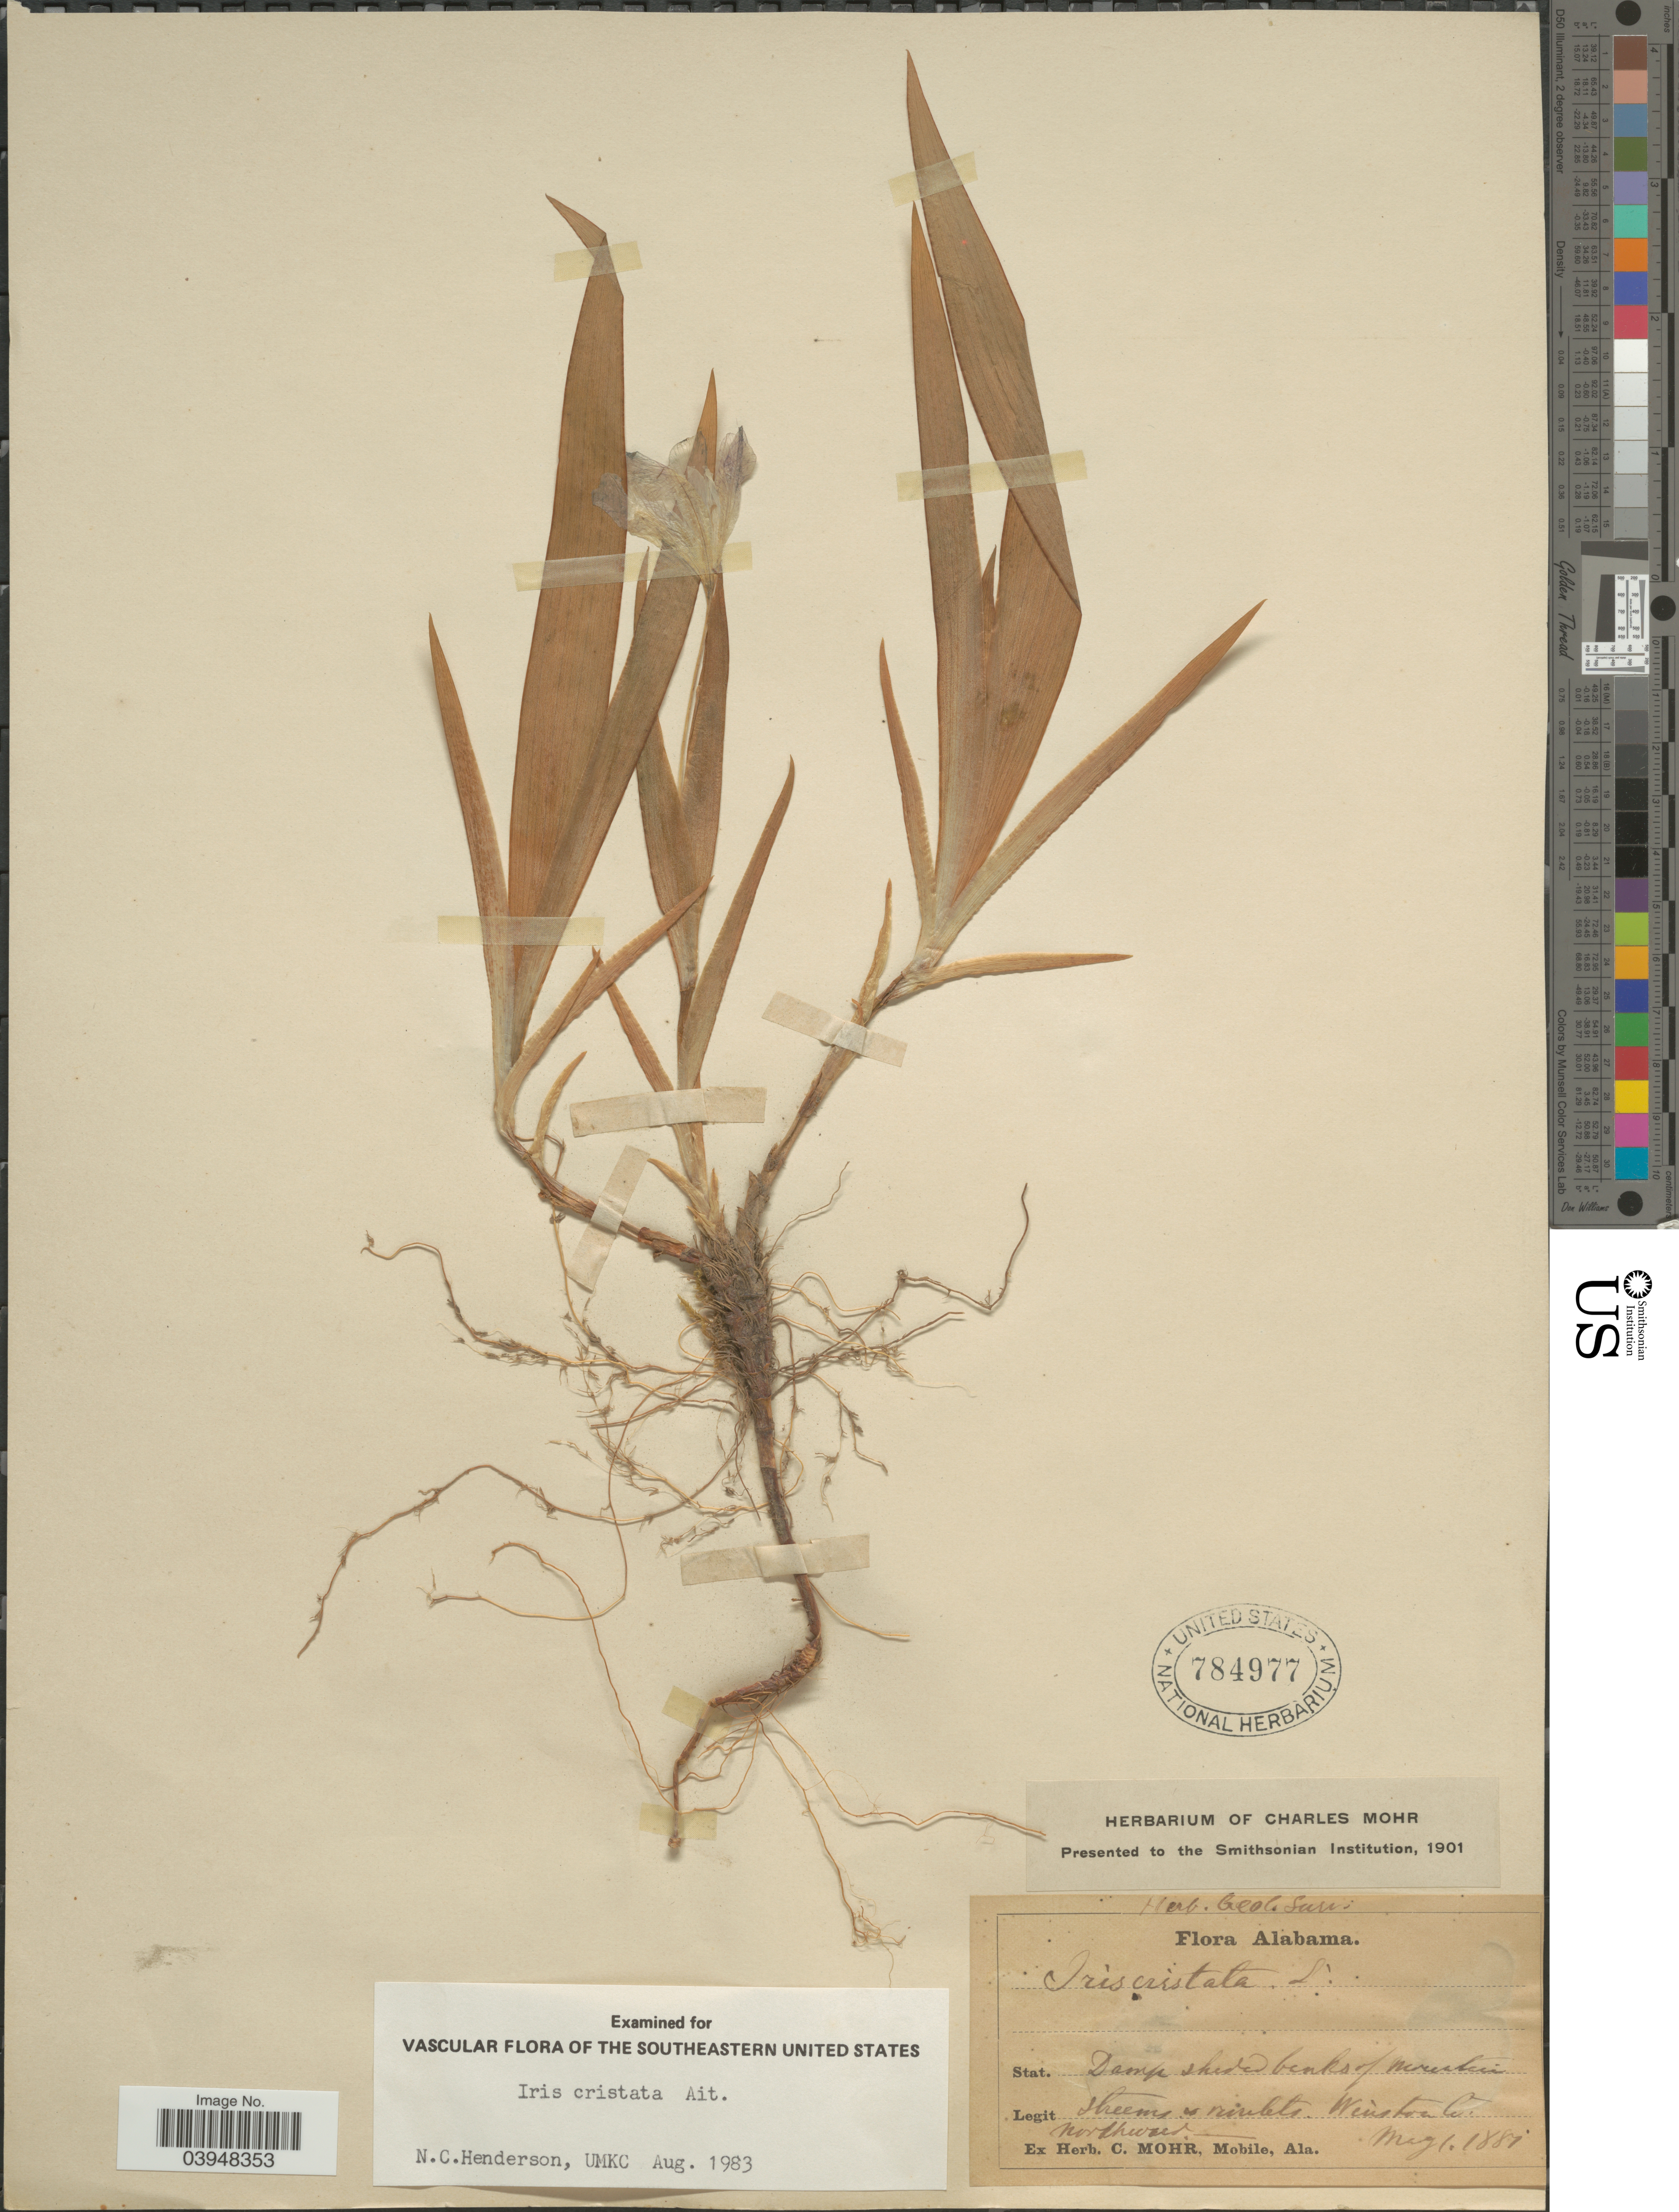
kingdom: Plantae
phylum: Tracheophyta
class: Liliopsida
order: Asparagales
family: Iridaceae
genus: Iris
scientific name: Iris cristata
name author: Aiton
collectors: ex herb. Geol. Survey Dept.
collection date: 1881-05-01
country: United States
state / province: Alabama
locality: Stat. Damp shaded banks of mountain. Winston Co. Northwood.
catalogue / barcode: US 784977